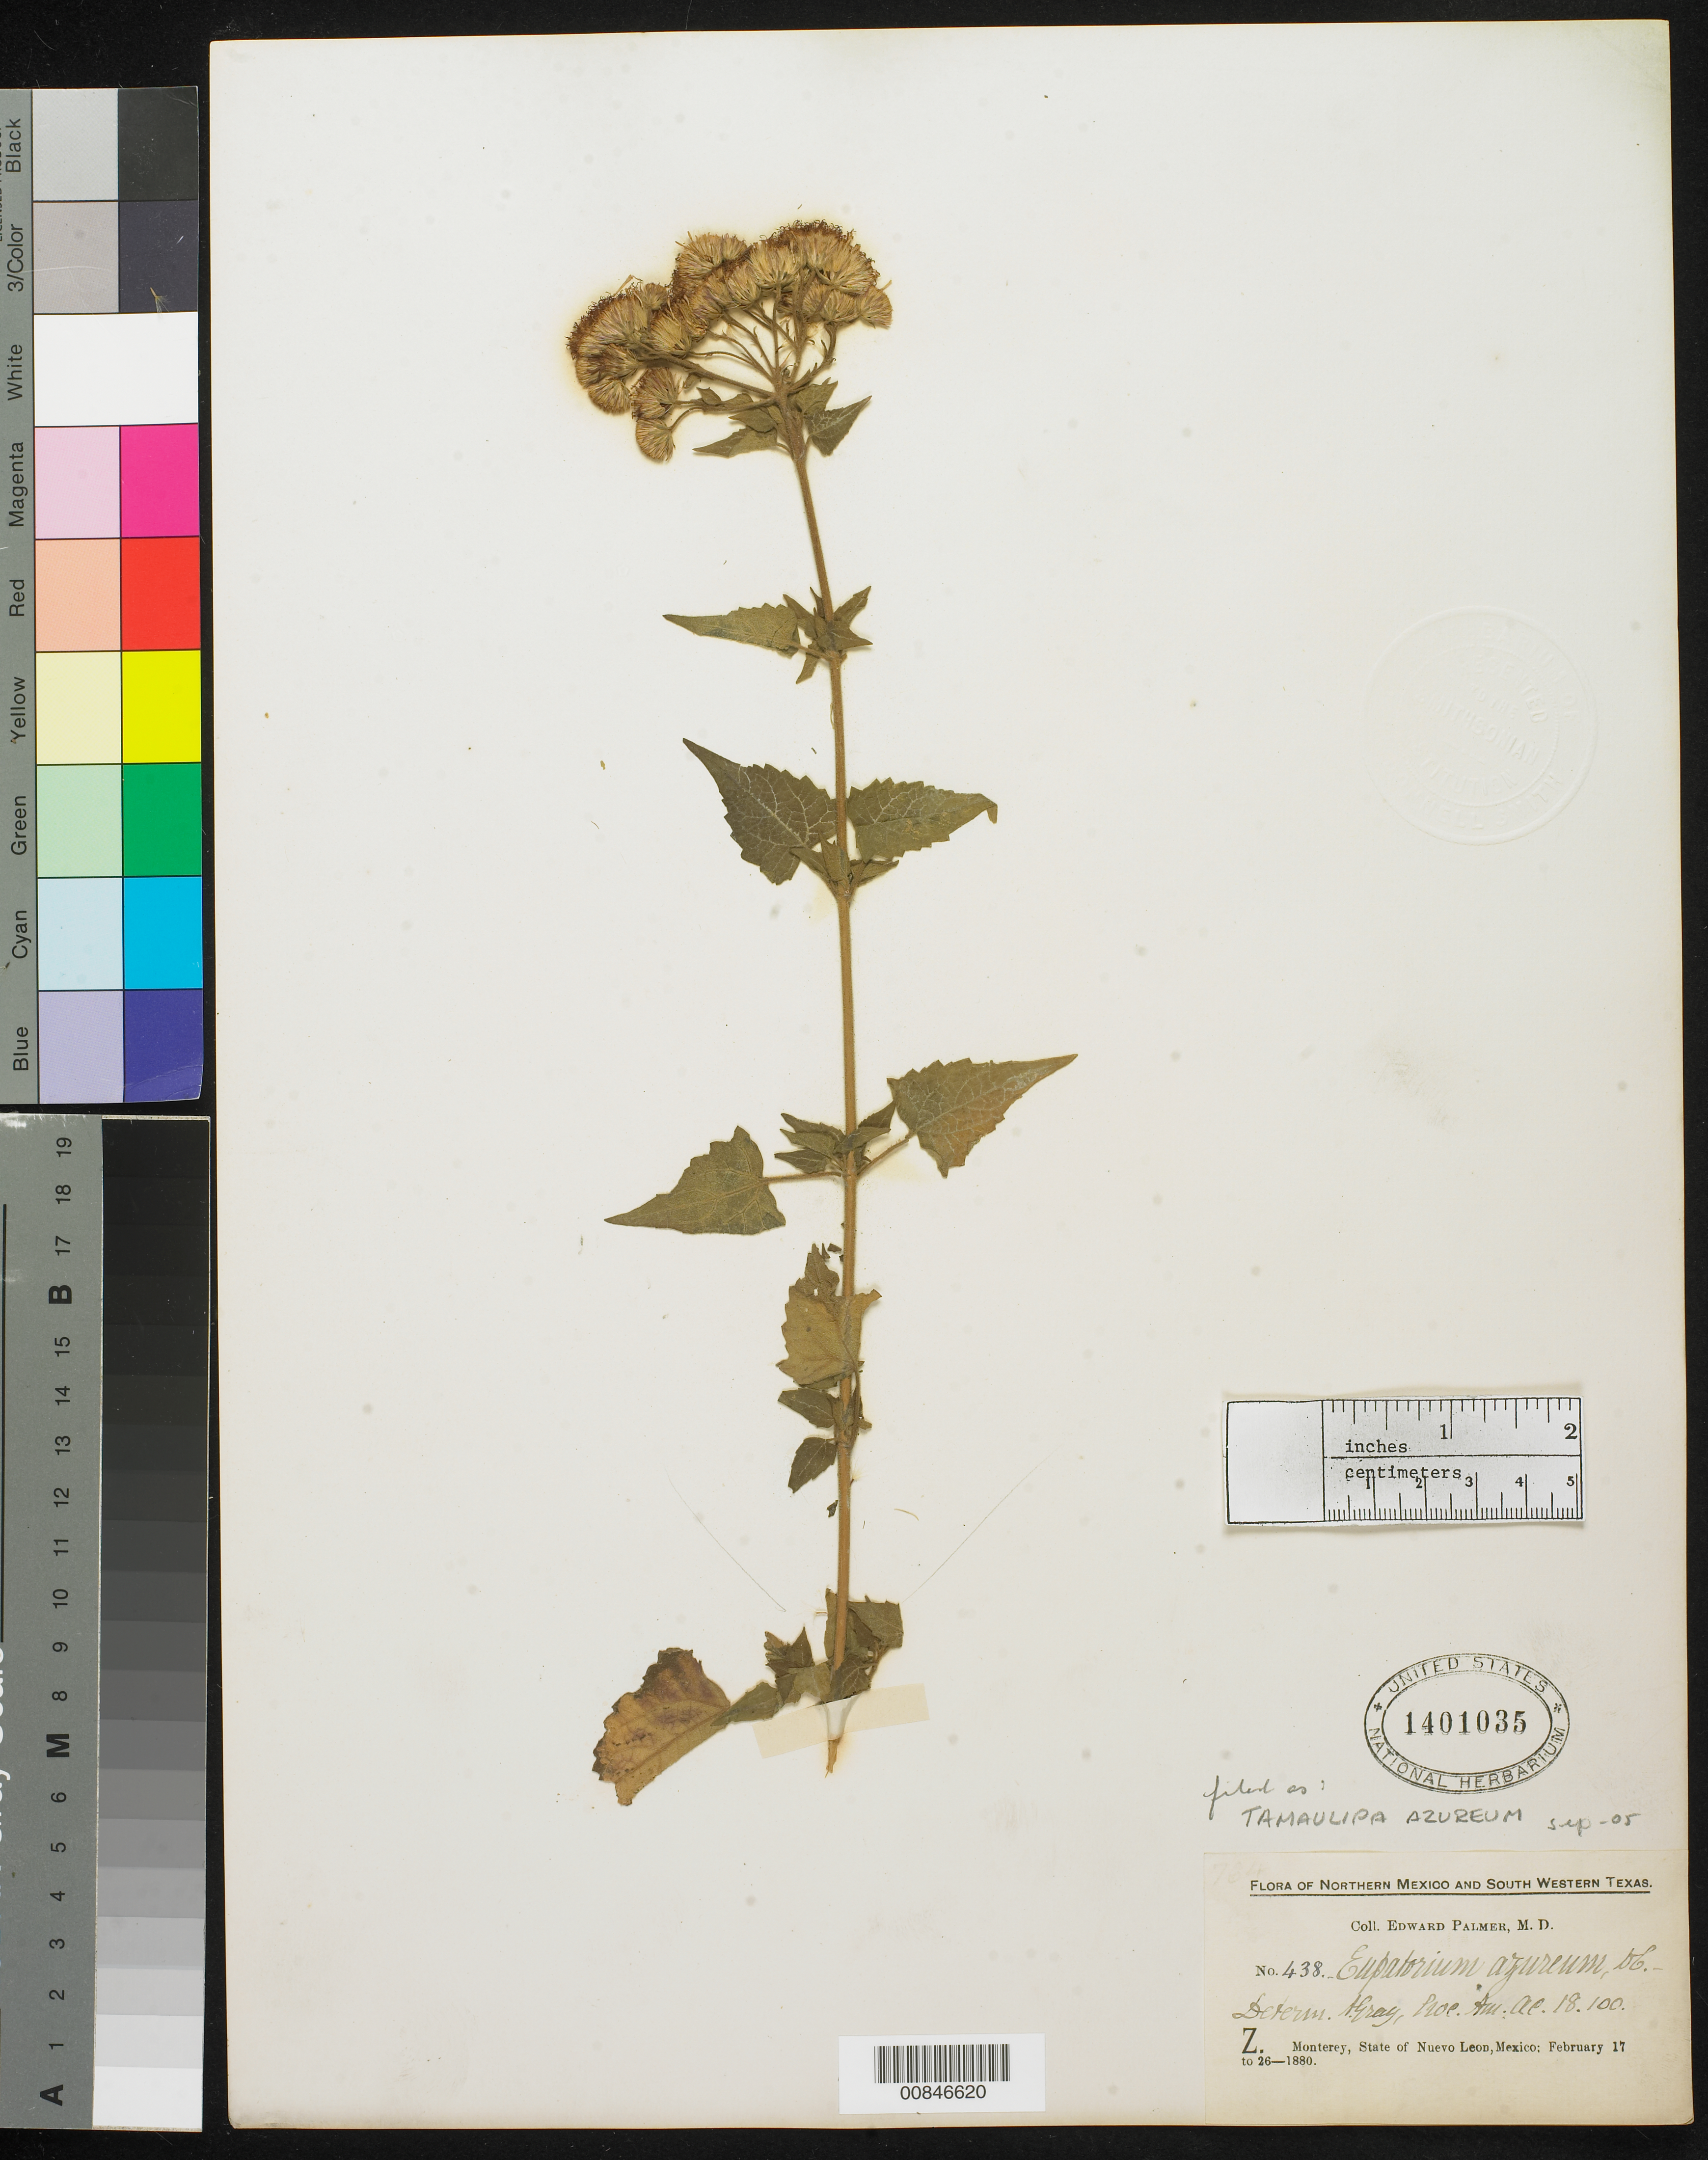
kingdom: Plantae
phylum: Tracheophyta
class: Magnoliopsida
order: Asterales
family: Asteraceae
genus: Tamaulipa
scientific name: Tamaulipa azurea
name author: (DC.) R.M. King & H. Rob.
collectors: E. Palmer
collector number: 438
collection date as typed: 17 Feb 1880 to 26 Feb 1880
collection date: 1880-02-17/1880-02-26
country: Mexico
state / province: Nuevo León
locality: Z. Monterrey, Nuevo León.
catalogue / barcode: US 1401035